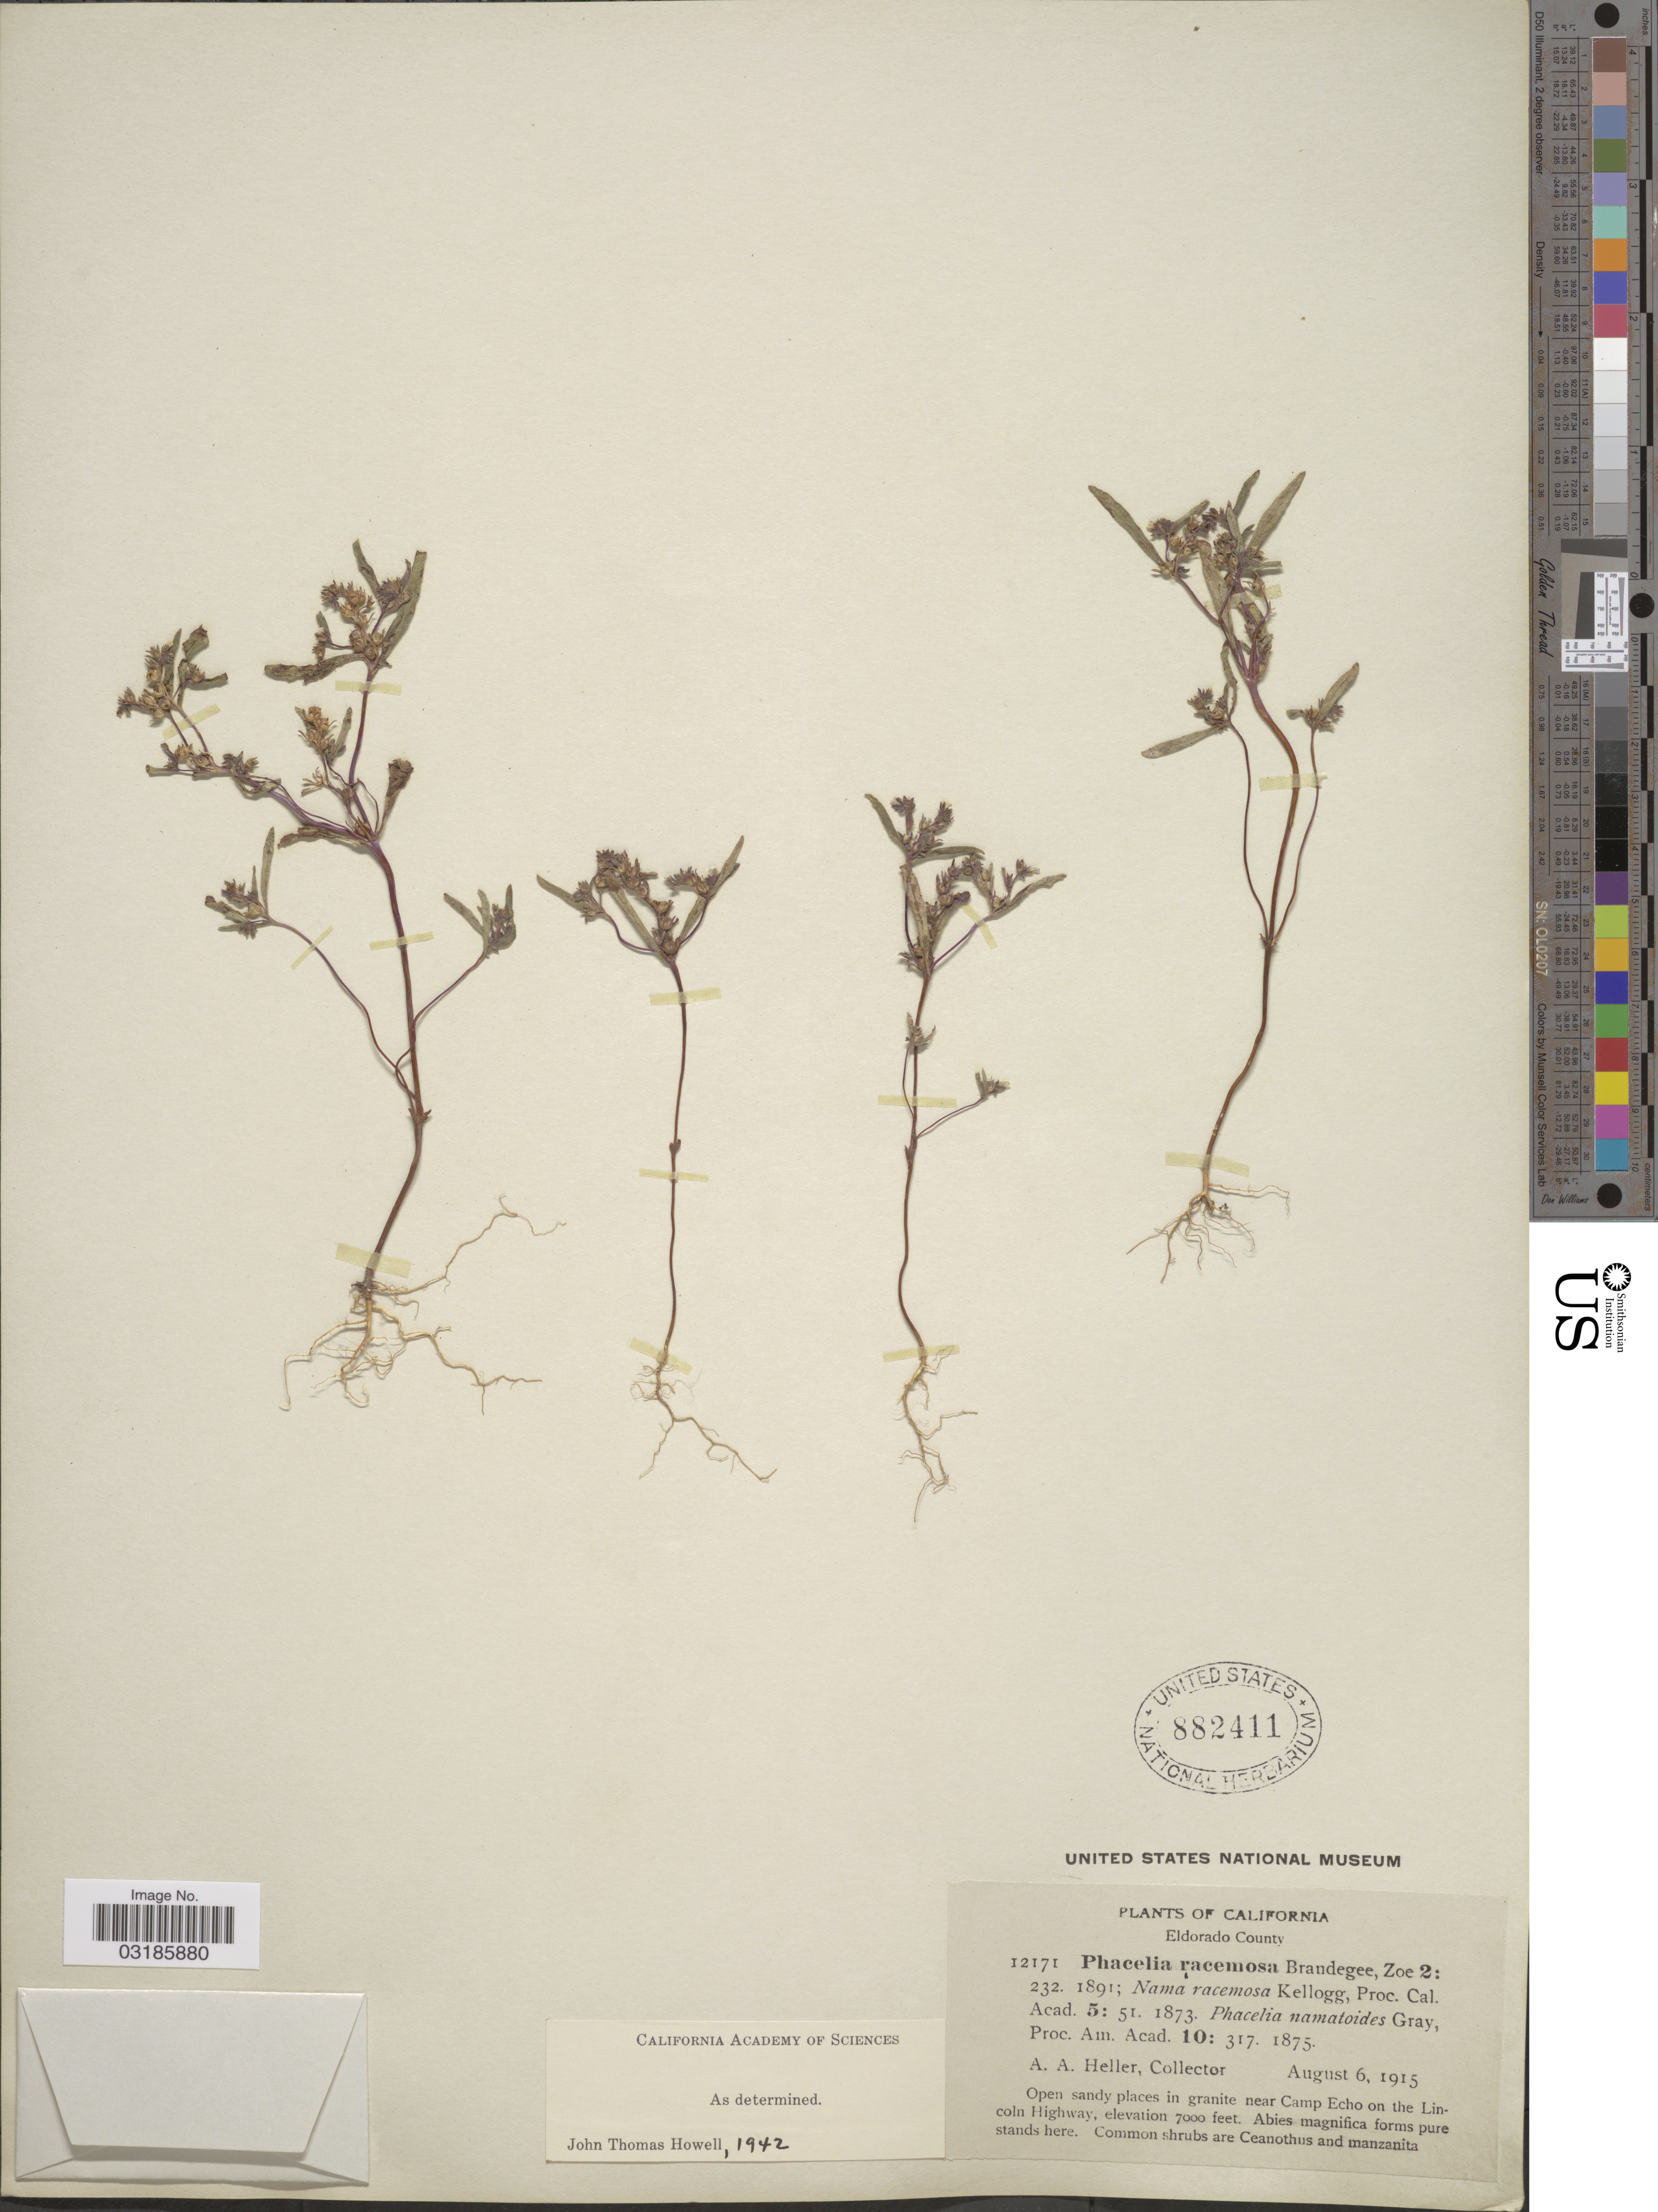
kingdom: Plantae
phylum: Tracheophyta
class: Magnoliopsida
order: Boraginales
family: Hydrophyllaceae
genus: Phacelia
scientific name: Phacelia racemosa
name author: (Kellogg) A. Heller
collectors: A. A. Heller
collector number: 12171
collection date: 1915-08-06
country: United States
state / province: California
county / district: El Dorado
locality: Eldorado County. Open sandy places in granite near Camp Echo on the Lincoln Highway.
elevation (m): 2134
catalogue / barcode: US 882411